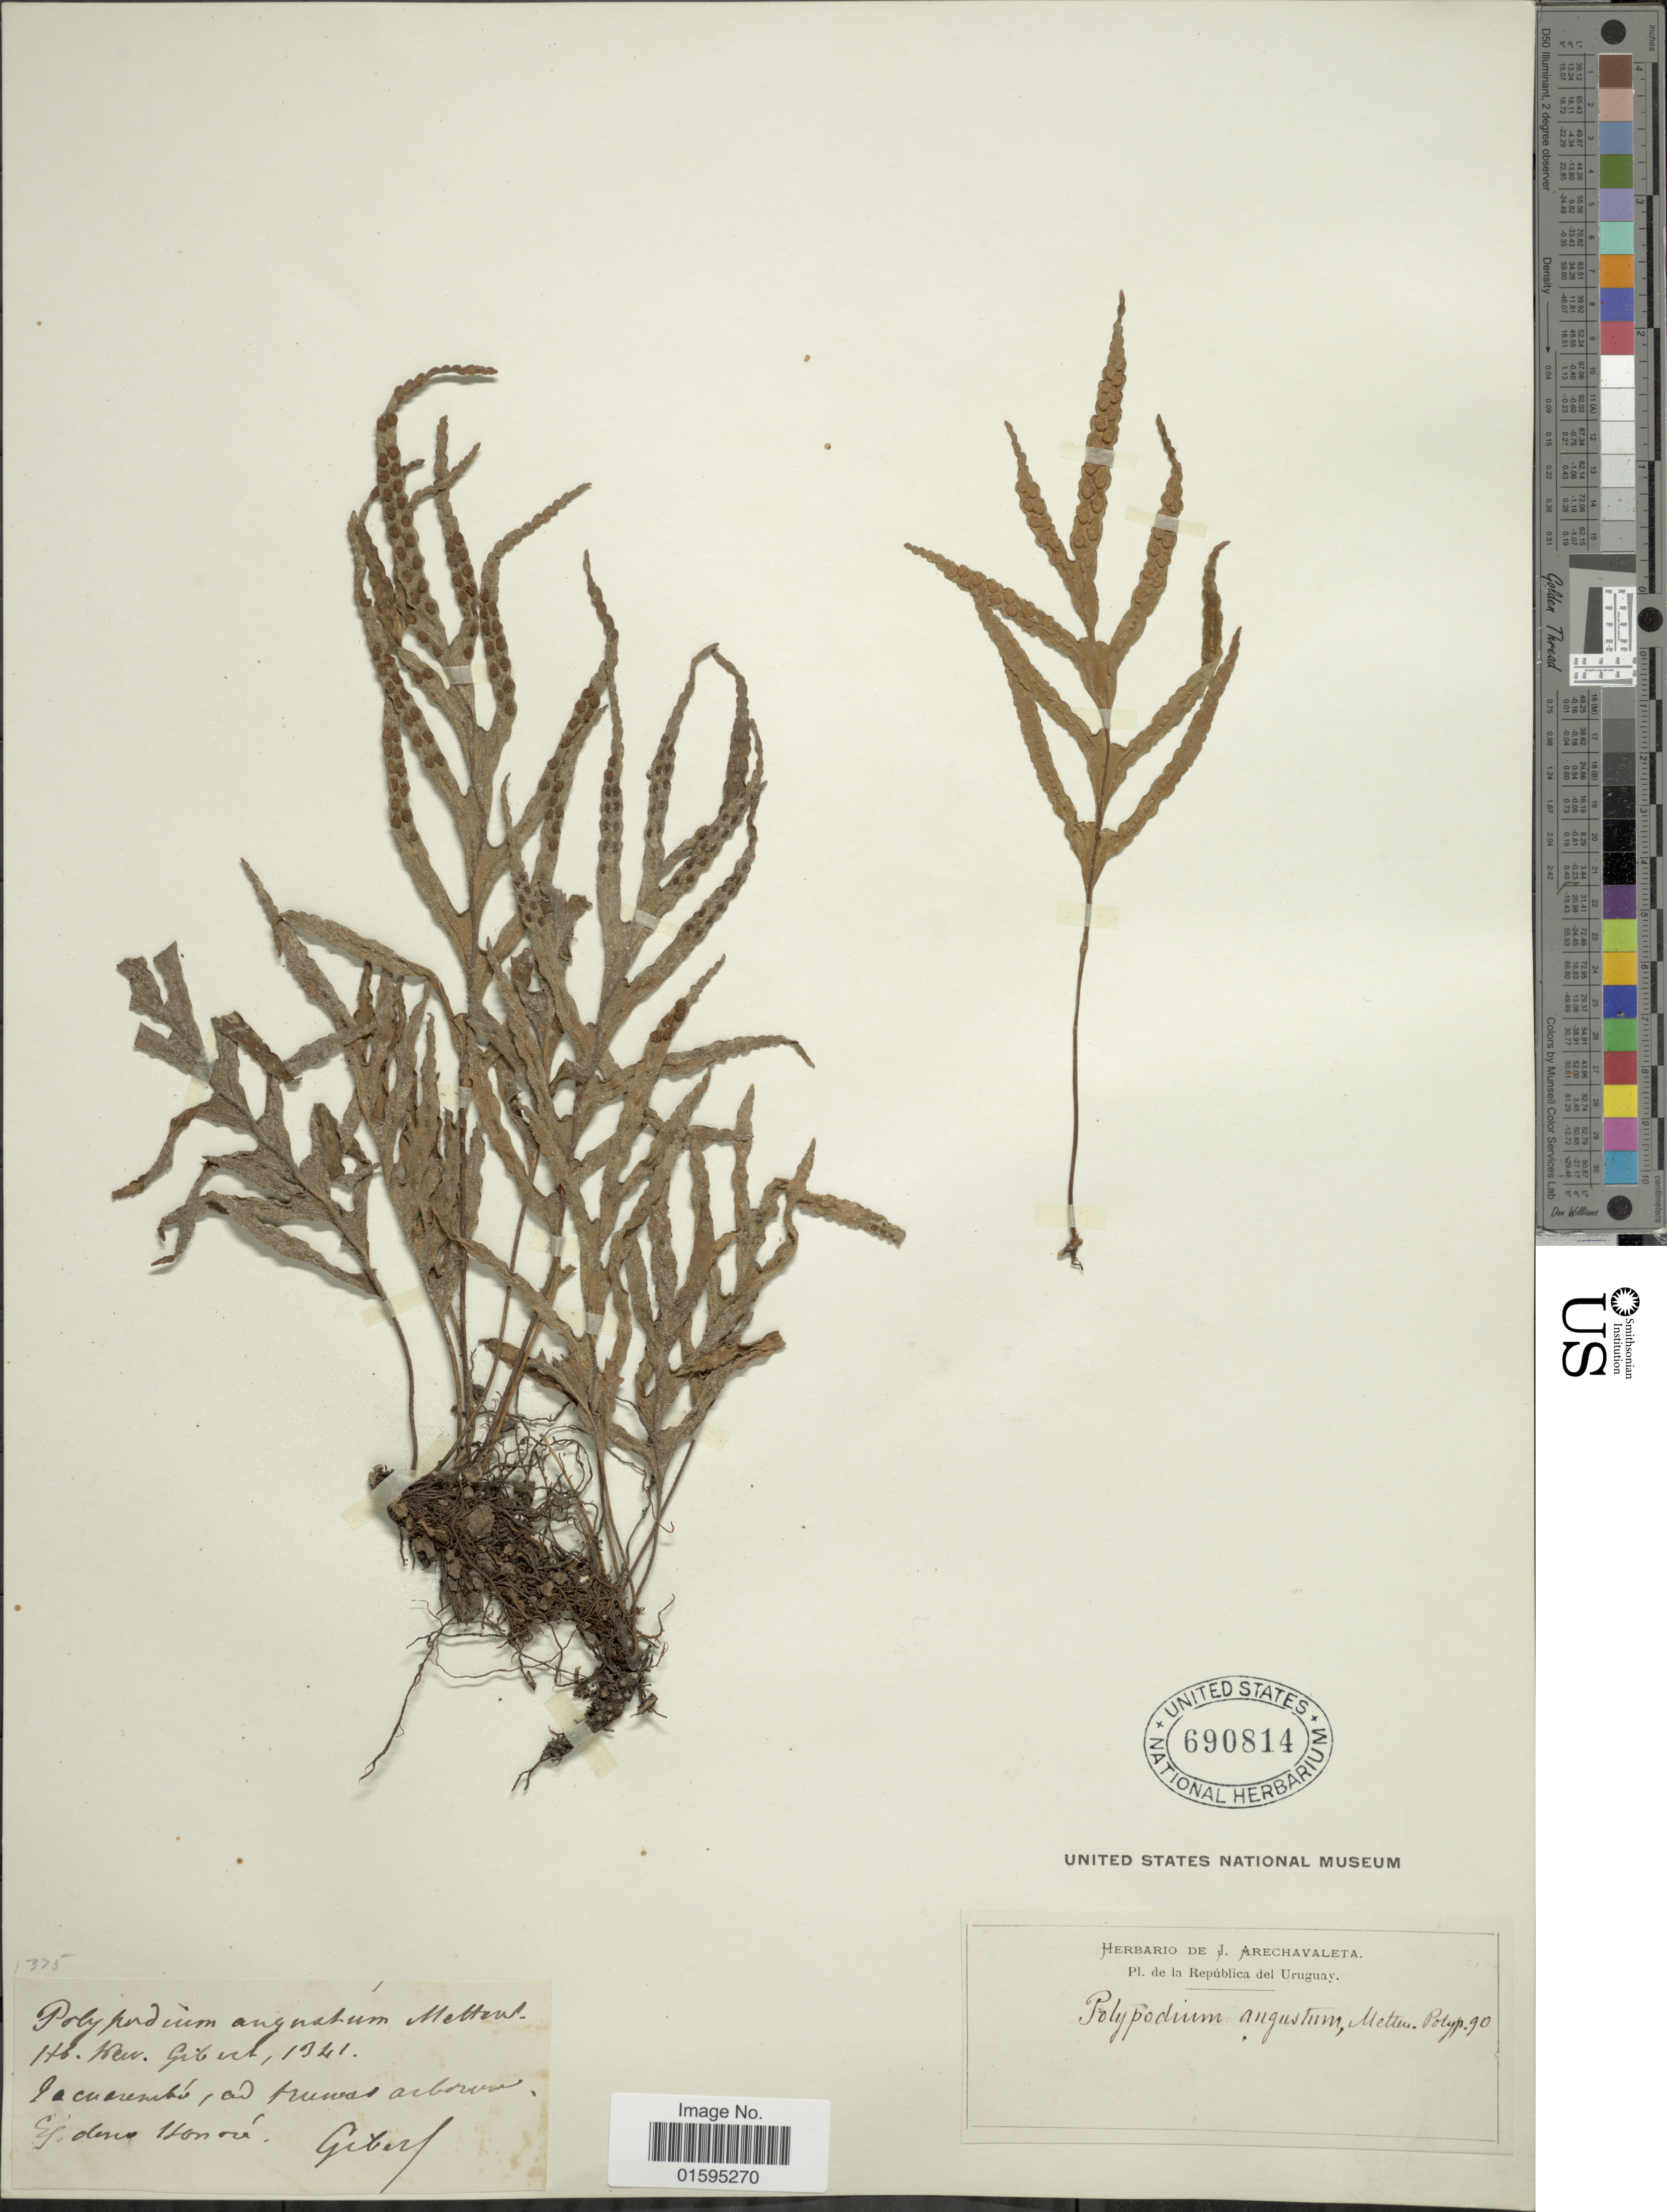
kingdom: Plantae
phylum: Tracheophyta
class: Polypodiopsida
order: Polypodiales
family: Polypodiaceae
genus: Polypodium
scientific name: Polypodium pleopeltifolium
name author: Raddi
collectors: -. Gilbert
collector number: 1341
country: Uruguay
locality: Tacuarembó.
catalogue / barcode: US 690814